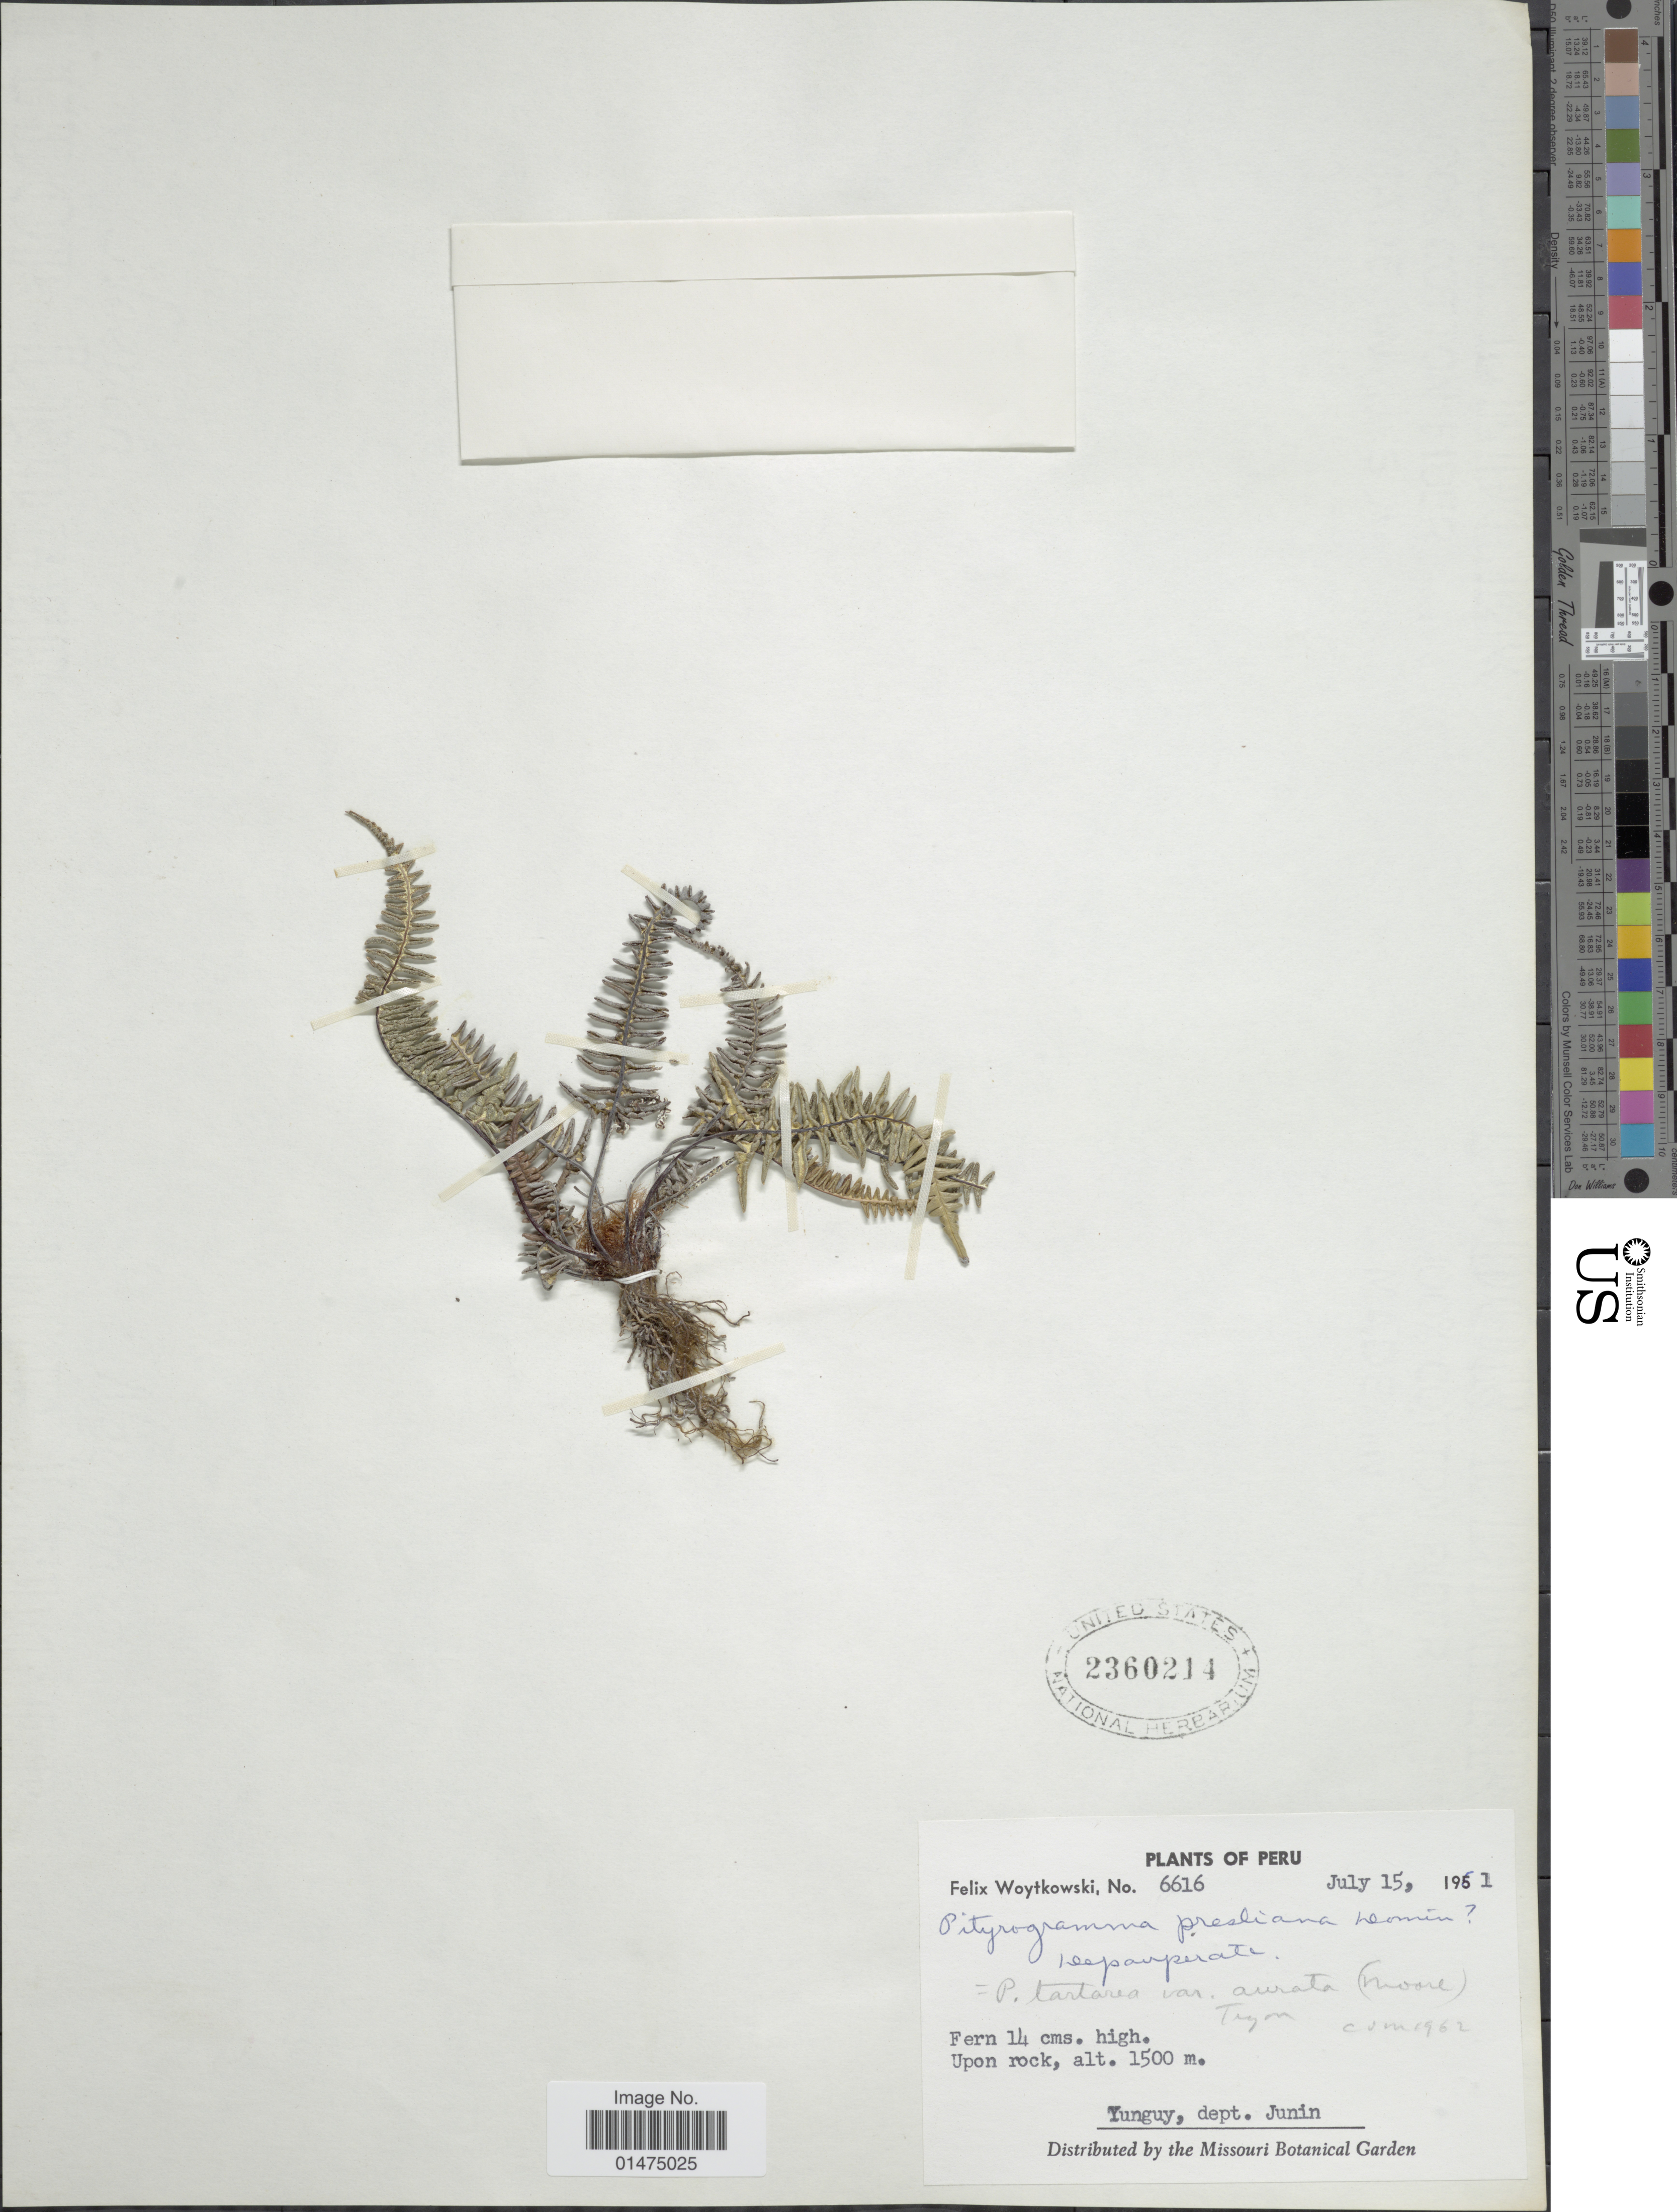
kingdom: Plantae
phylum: Tracheophyta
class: Polypodiopsida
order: Polypodiales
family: Pteridaceae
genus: Pityrogramma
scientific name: Pityrogramma ebenea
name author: (L.) Proctor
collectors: F. Woytkowski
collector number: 6616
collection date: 1961-07-15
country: Peru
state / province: Junín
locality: Yunguy, dept. Junin.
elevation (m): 1500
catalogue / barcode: US 2360214